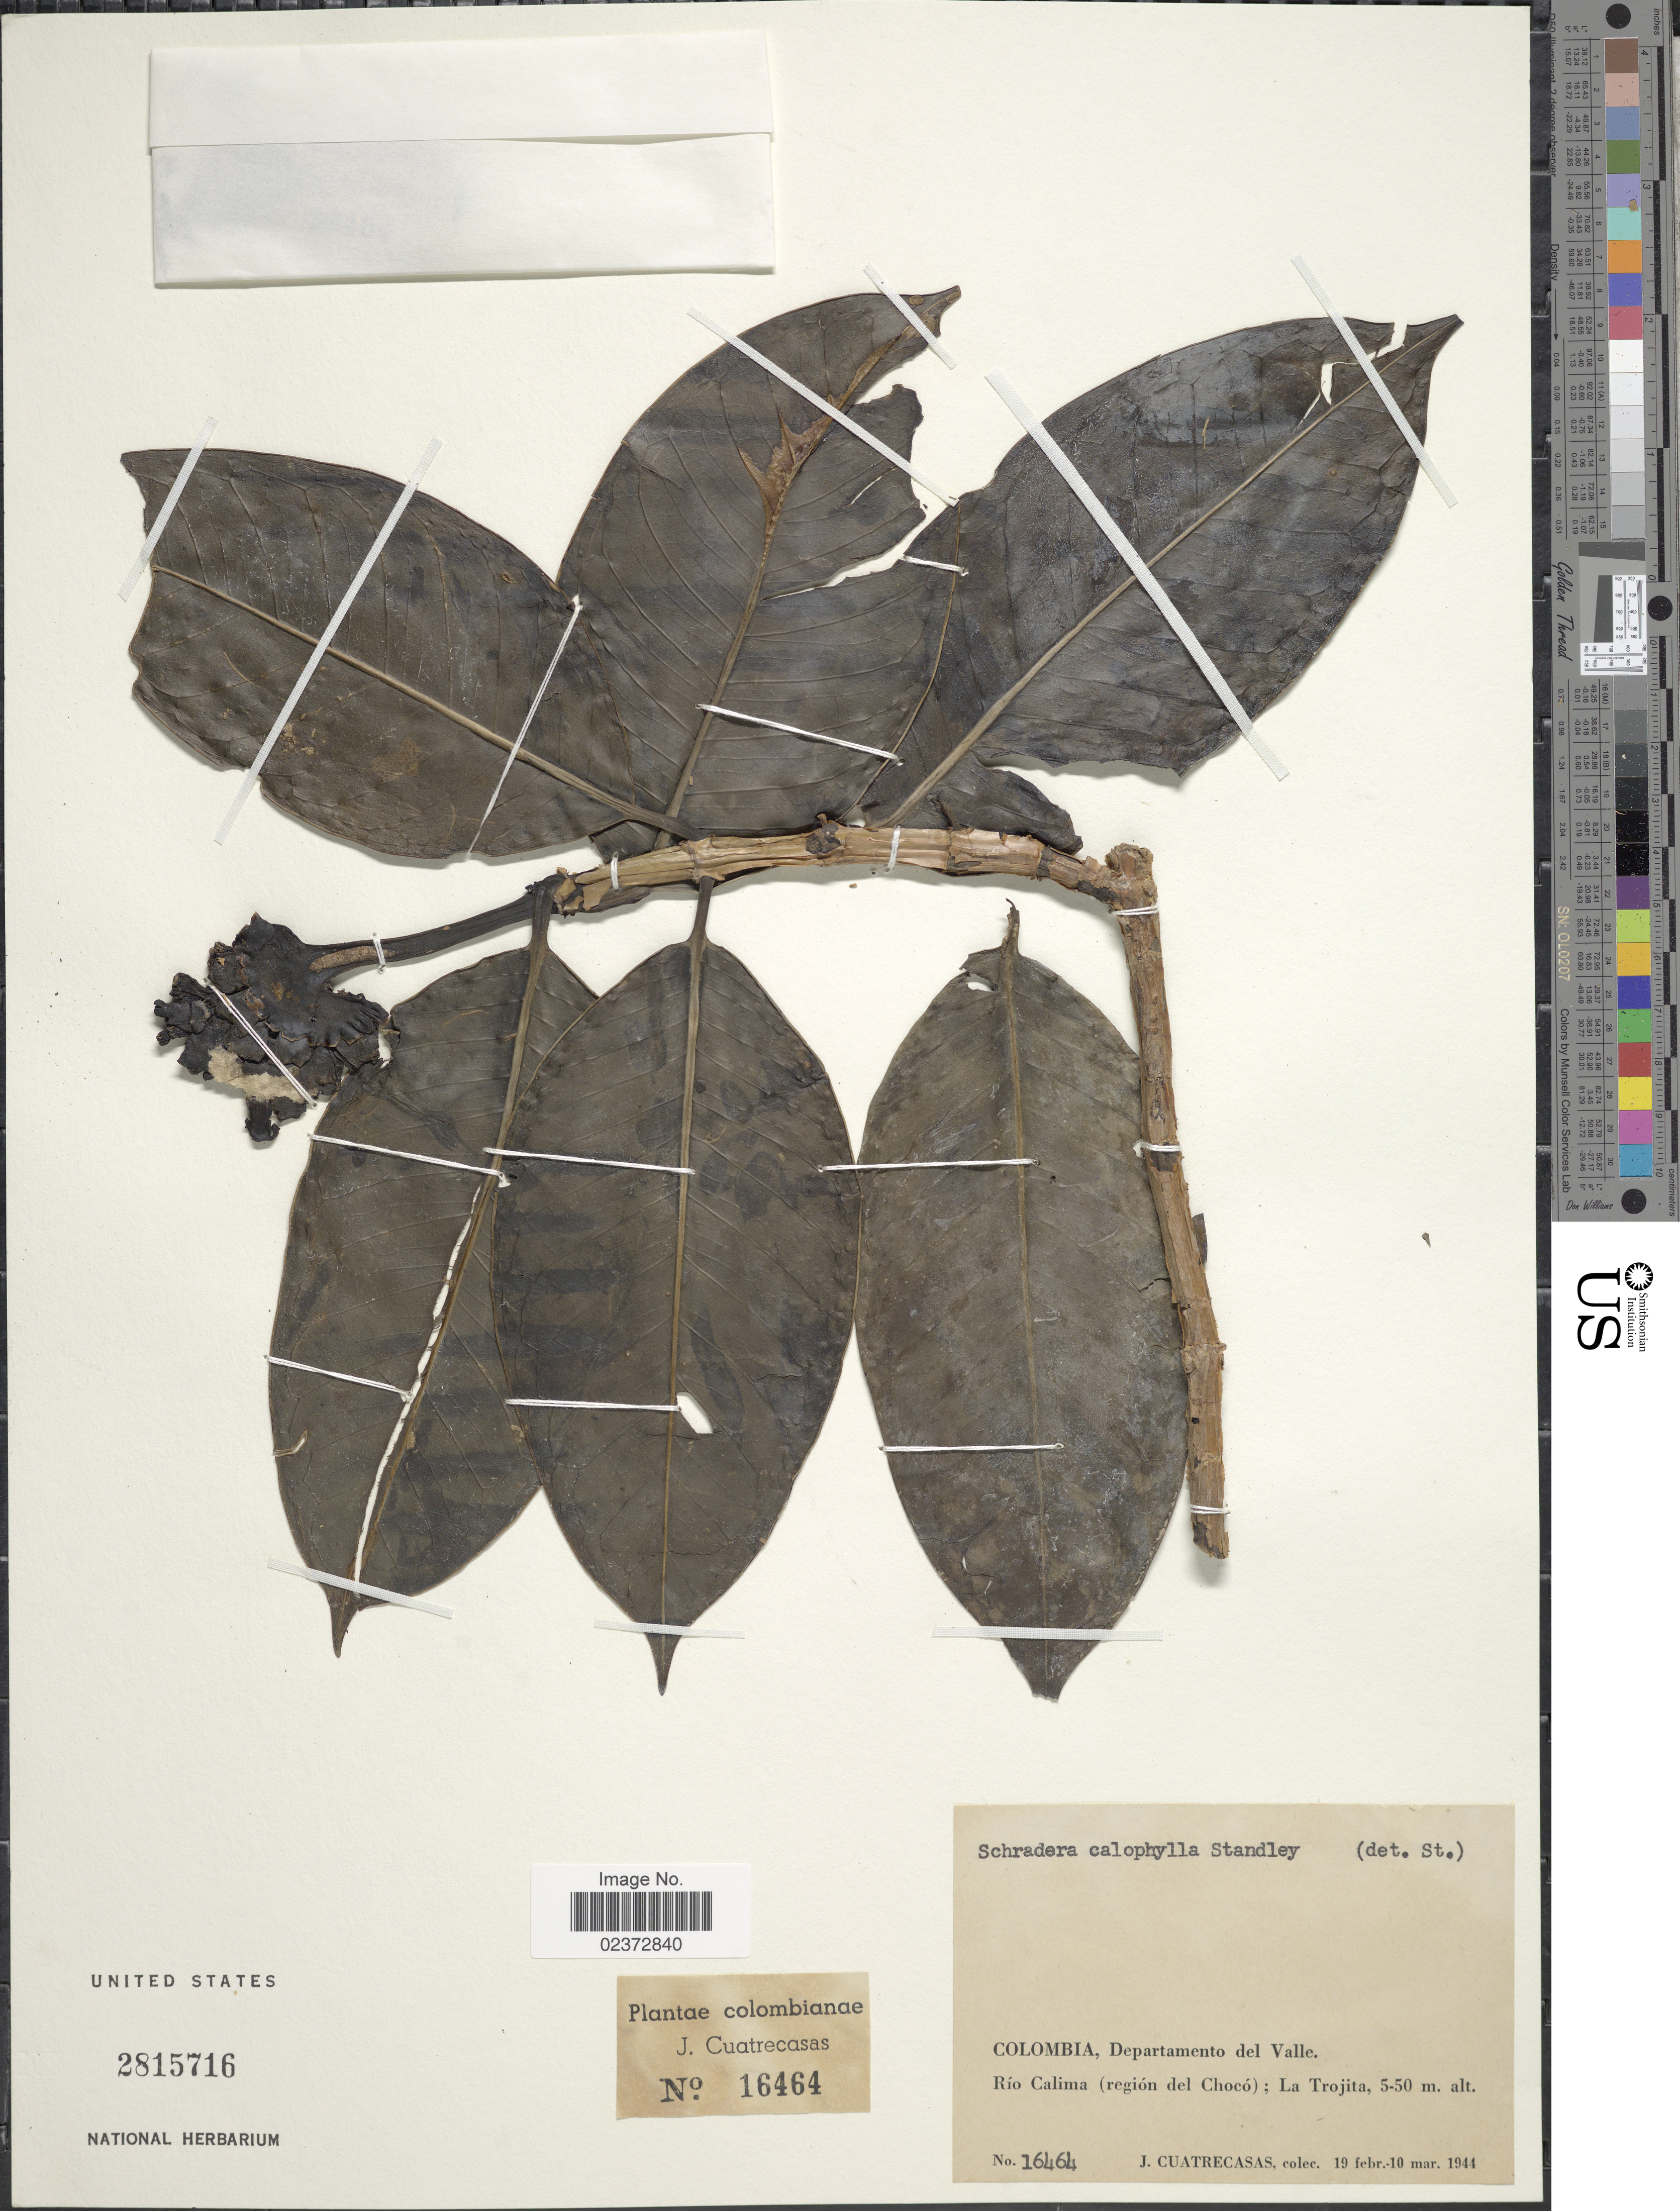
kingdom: Plantae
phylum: Tracheophyta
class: Magnoliopsida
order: Gentianales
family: Rubiaceae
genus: Schradera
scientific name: Schradera calophylla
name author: Standl.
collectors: J. Cuatrecasas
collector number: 16464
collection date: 1944-02-19/1944-03-10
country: Colombia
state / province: Valle del Cauca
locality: Río Calima (región del Chocó); La Trojita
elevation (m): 5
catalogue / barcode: US 2815716